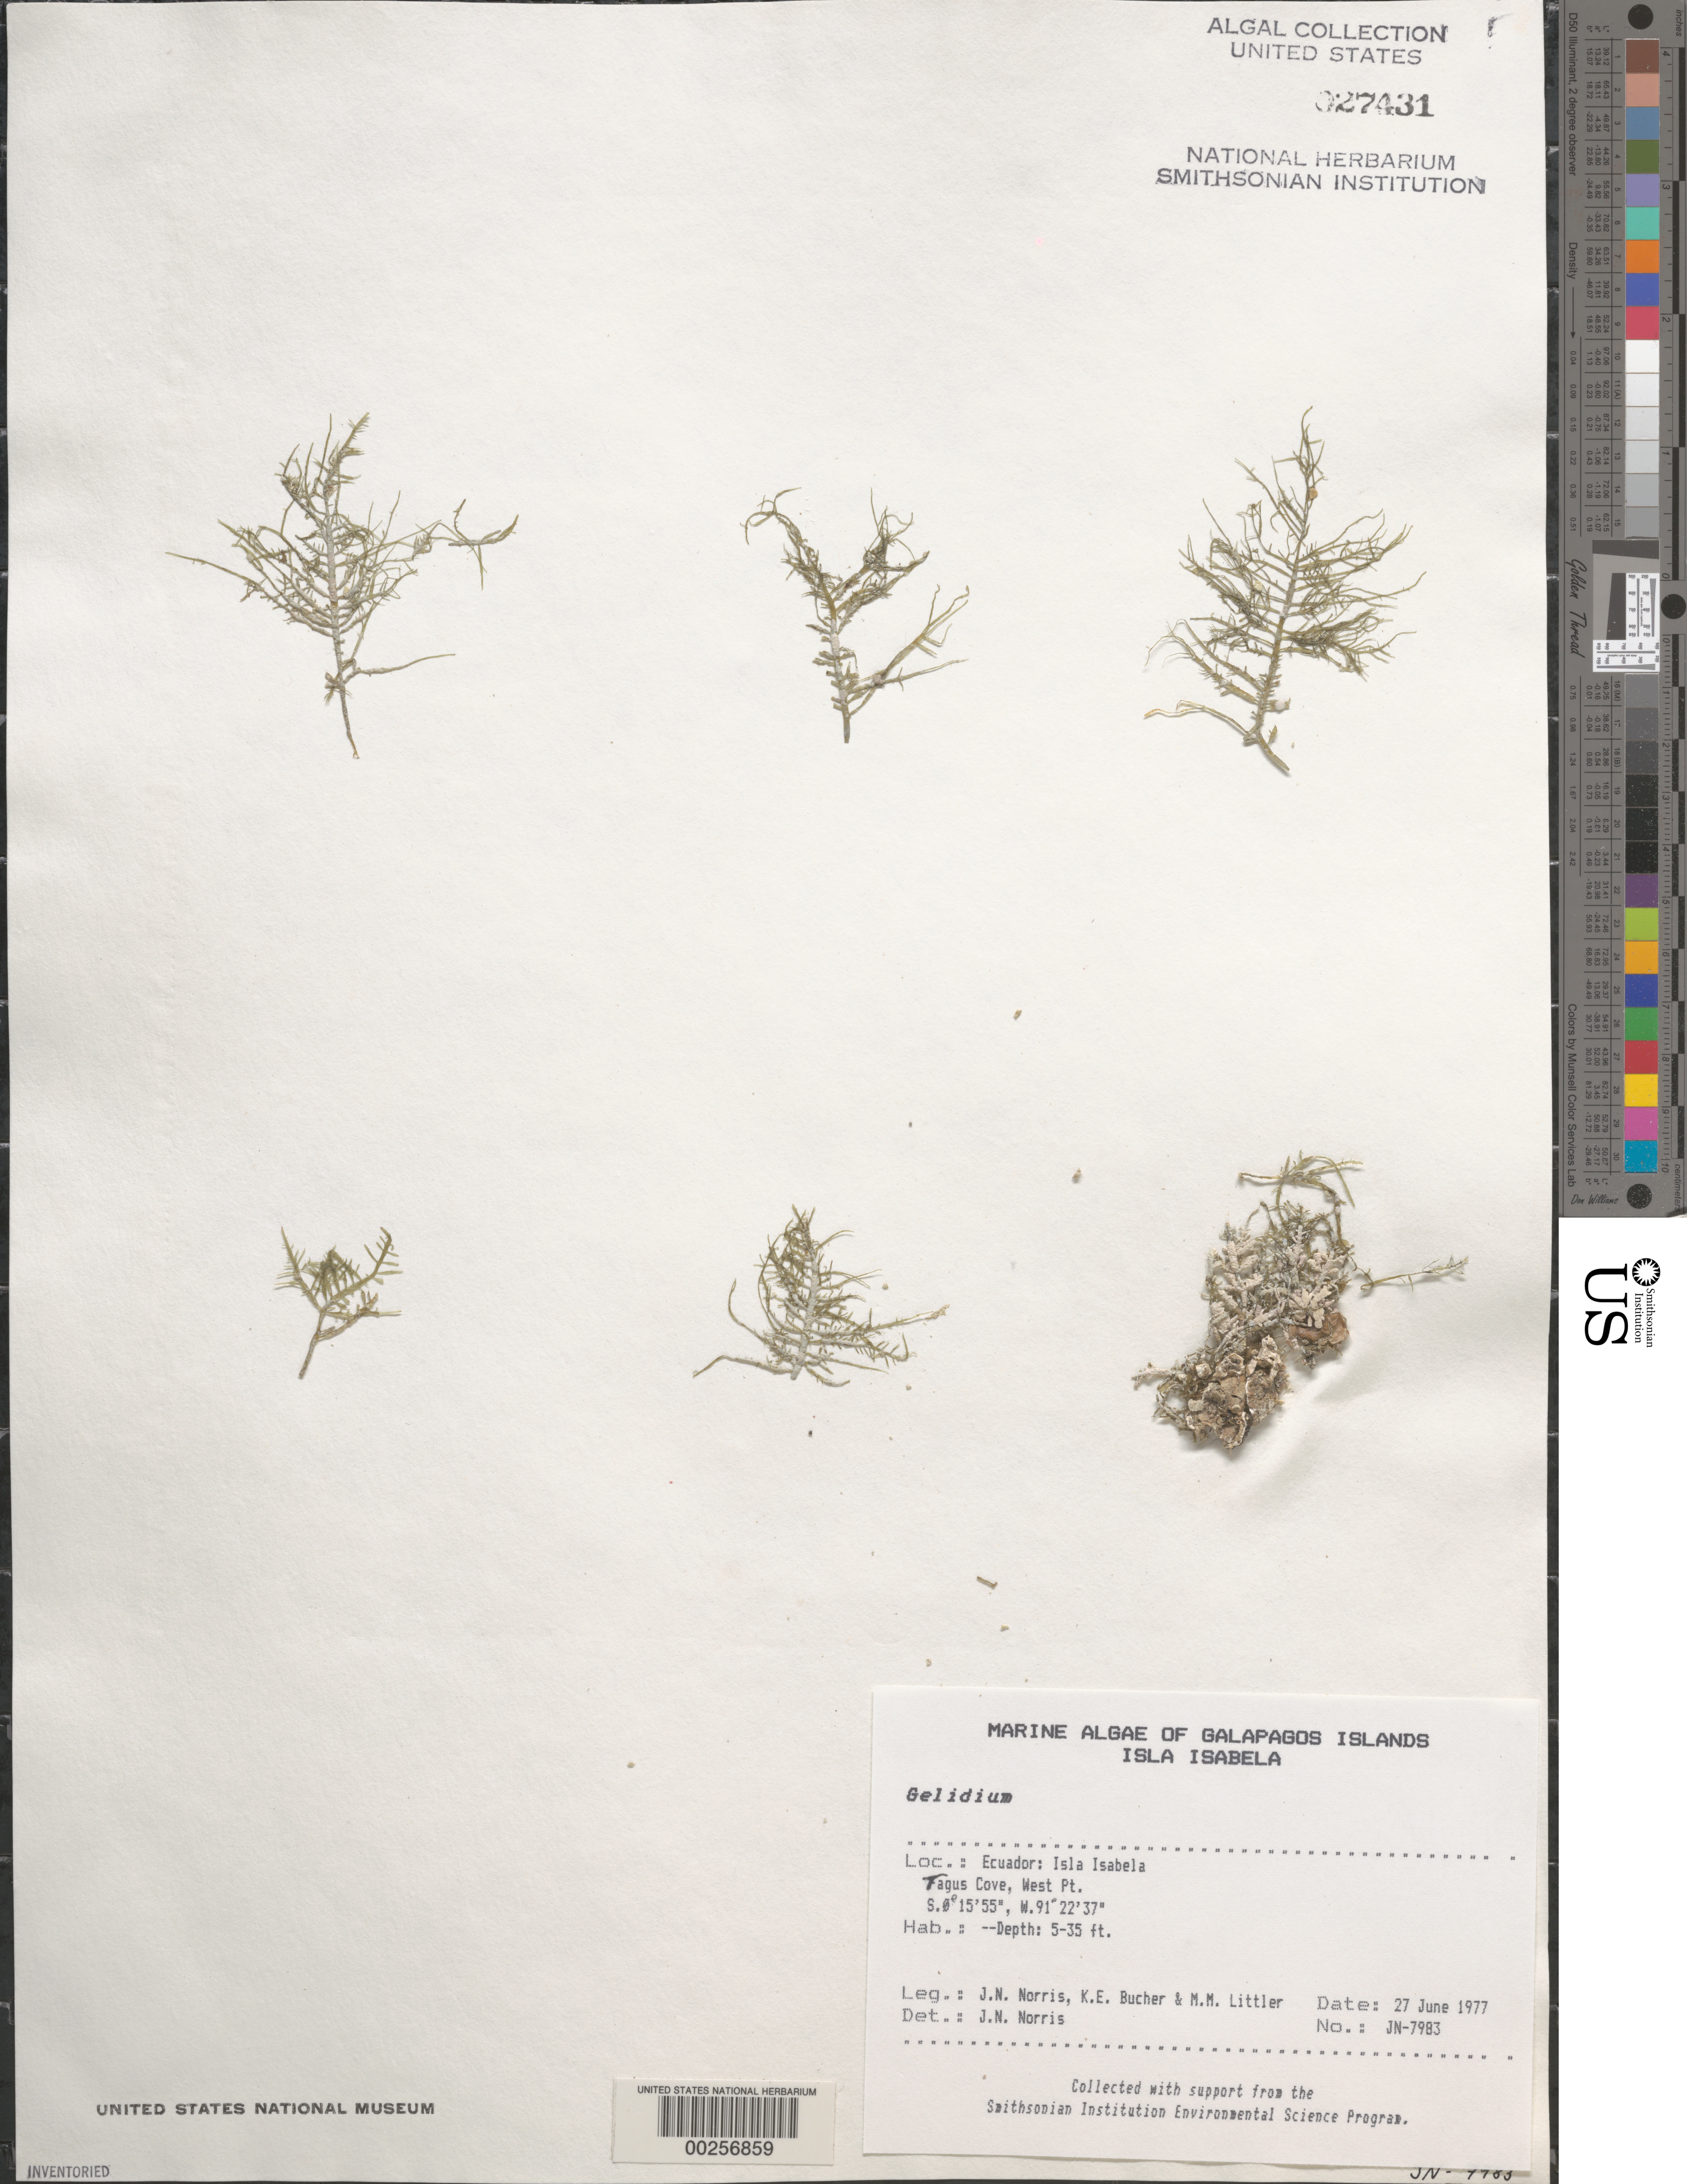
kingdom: Plantae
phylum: Rhodophyta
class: Florideophyceae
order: Gelidiales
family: Gelidiaceae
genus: Gelidium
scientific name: Gelidium sp.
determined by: Norris, James N.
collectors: J. N. Norris & K. E. Bucher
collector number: JN-7983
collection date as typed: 27 Jun 1977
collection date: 1977-06-27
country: Ecuador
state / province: Colón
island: Isabela [Albemarle]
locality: Tagus Cove, West Point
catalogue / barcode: US 27431